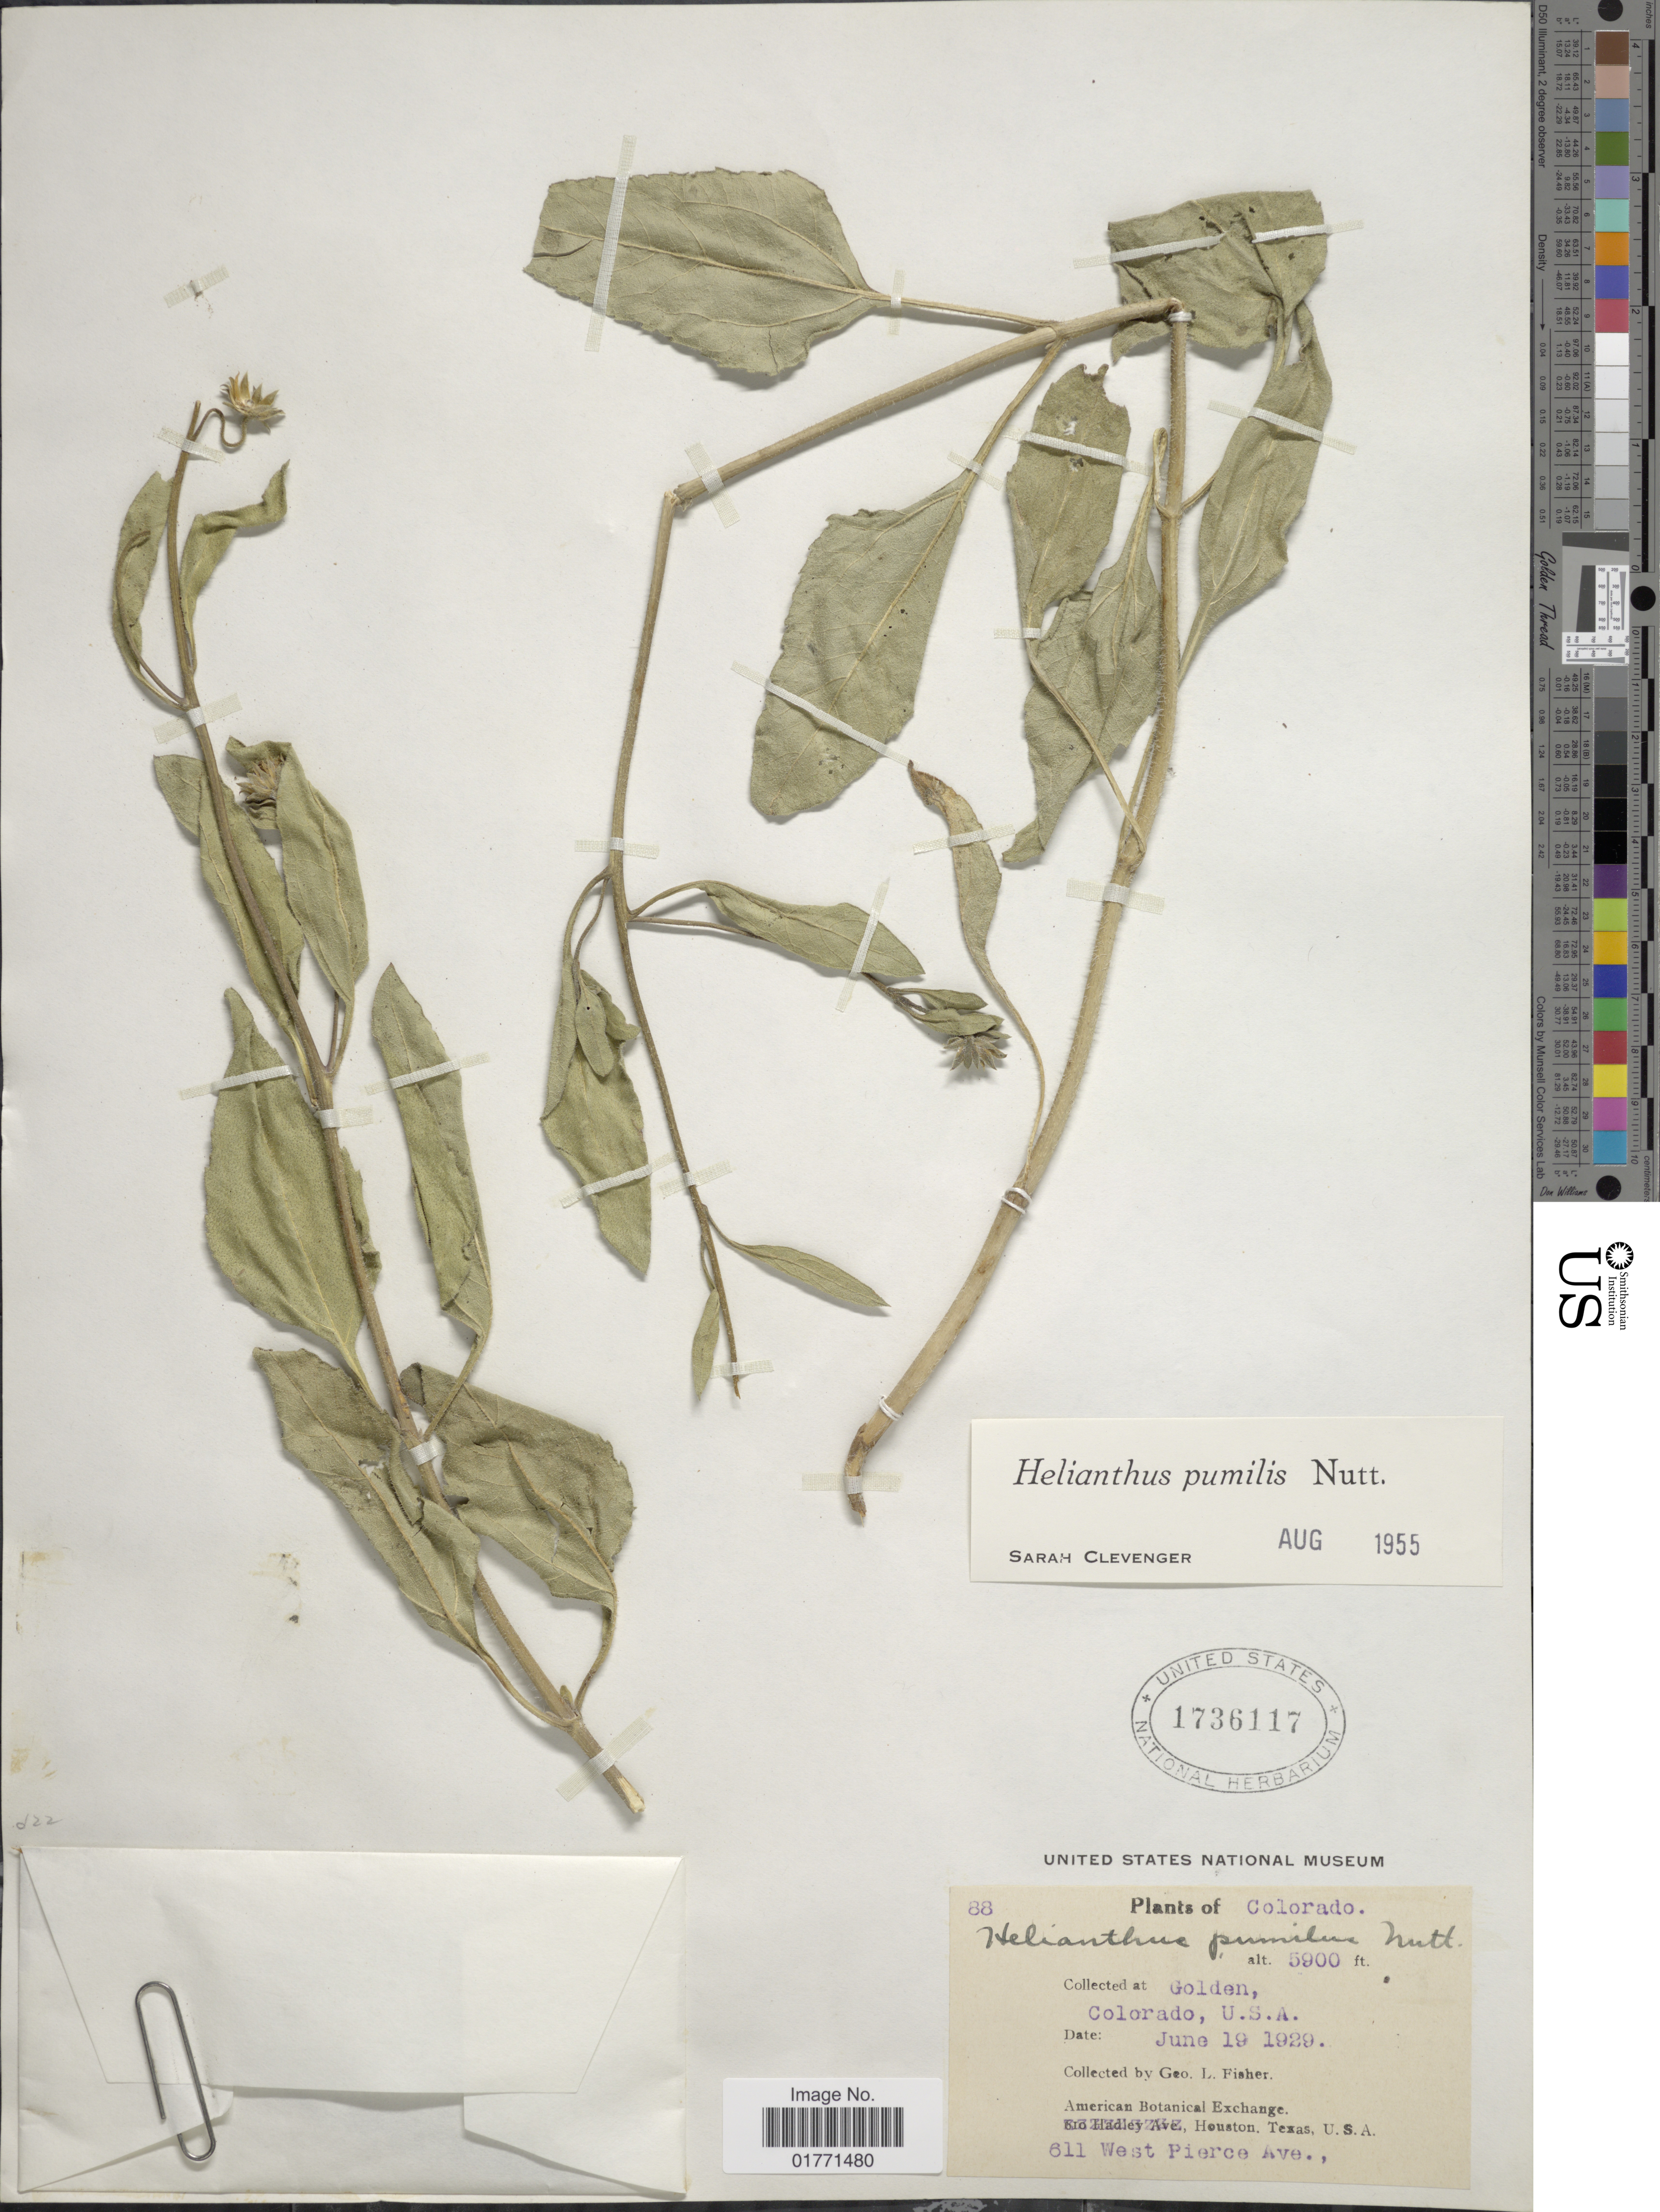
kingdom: Plantae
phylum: Tracheophyta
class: Magnoliopsida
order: Asterales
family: Asteraceae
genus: Helianthus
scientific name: Helianthus pumilis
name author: Nutt.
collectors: G. L. Fisher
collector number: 88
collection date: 1929-06-19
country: United States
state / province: Colorado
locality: Golden, Colorado, U.S.A.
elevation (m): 1798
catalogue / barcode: US 1736117